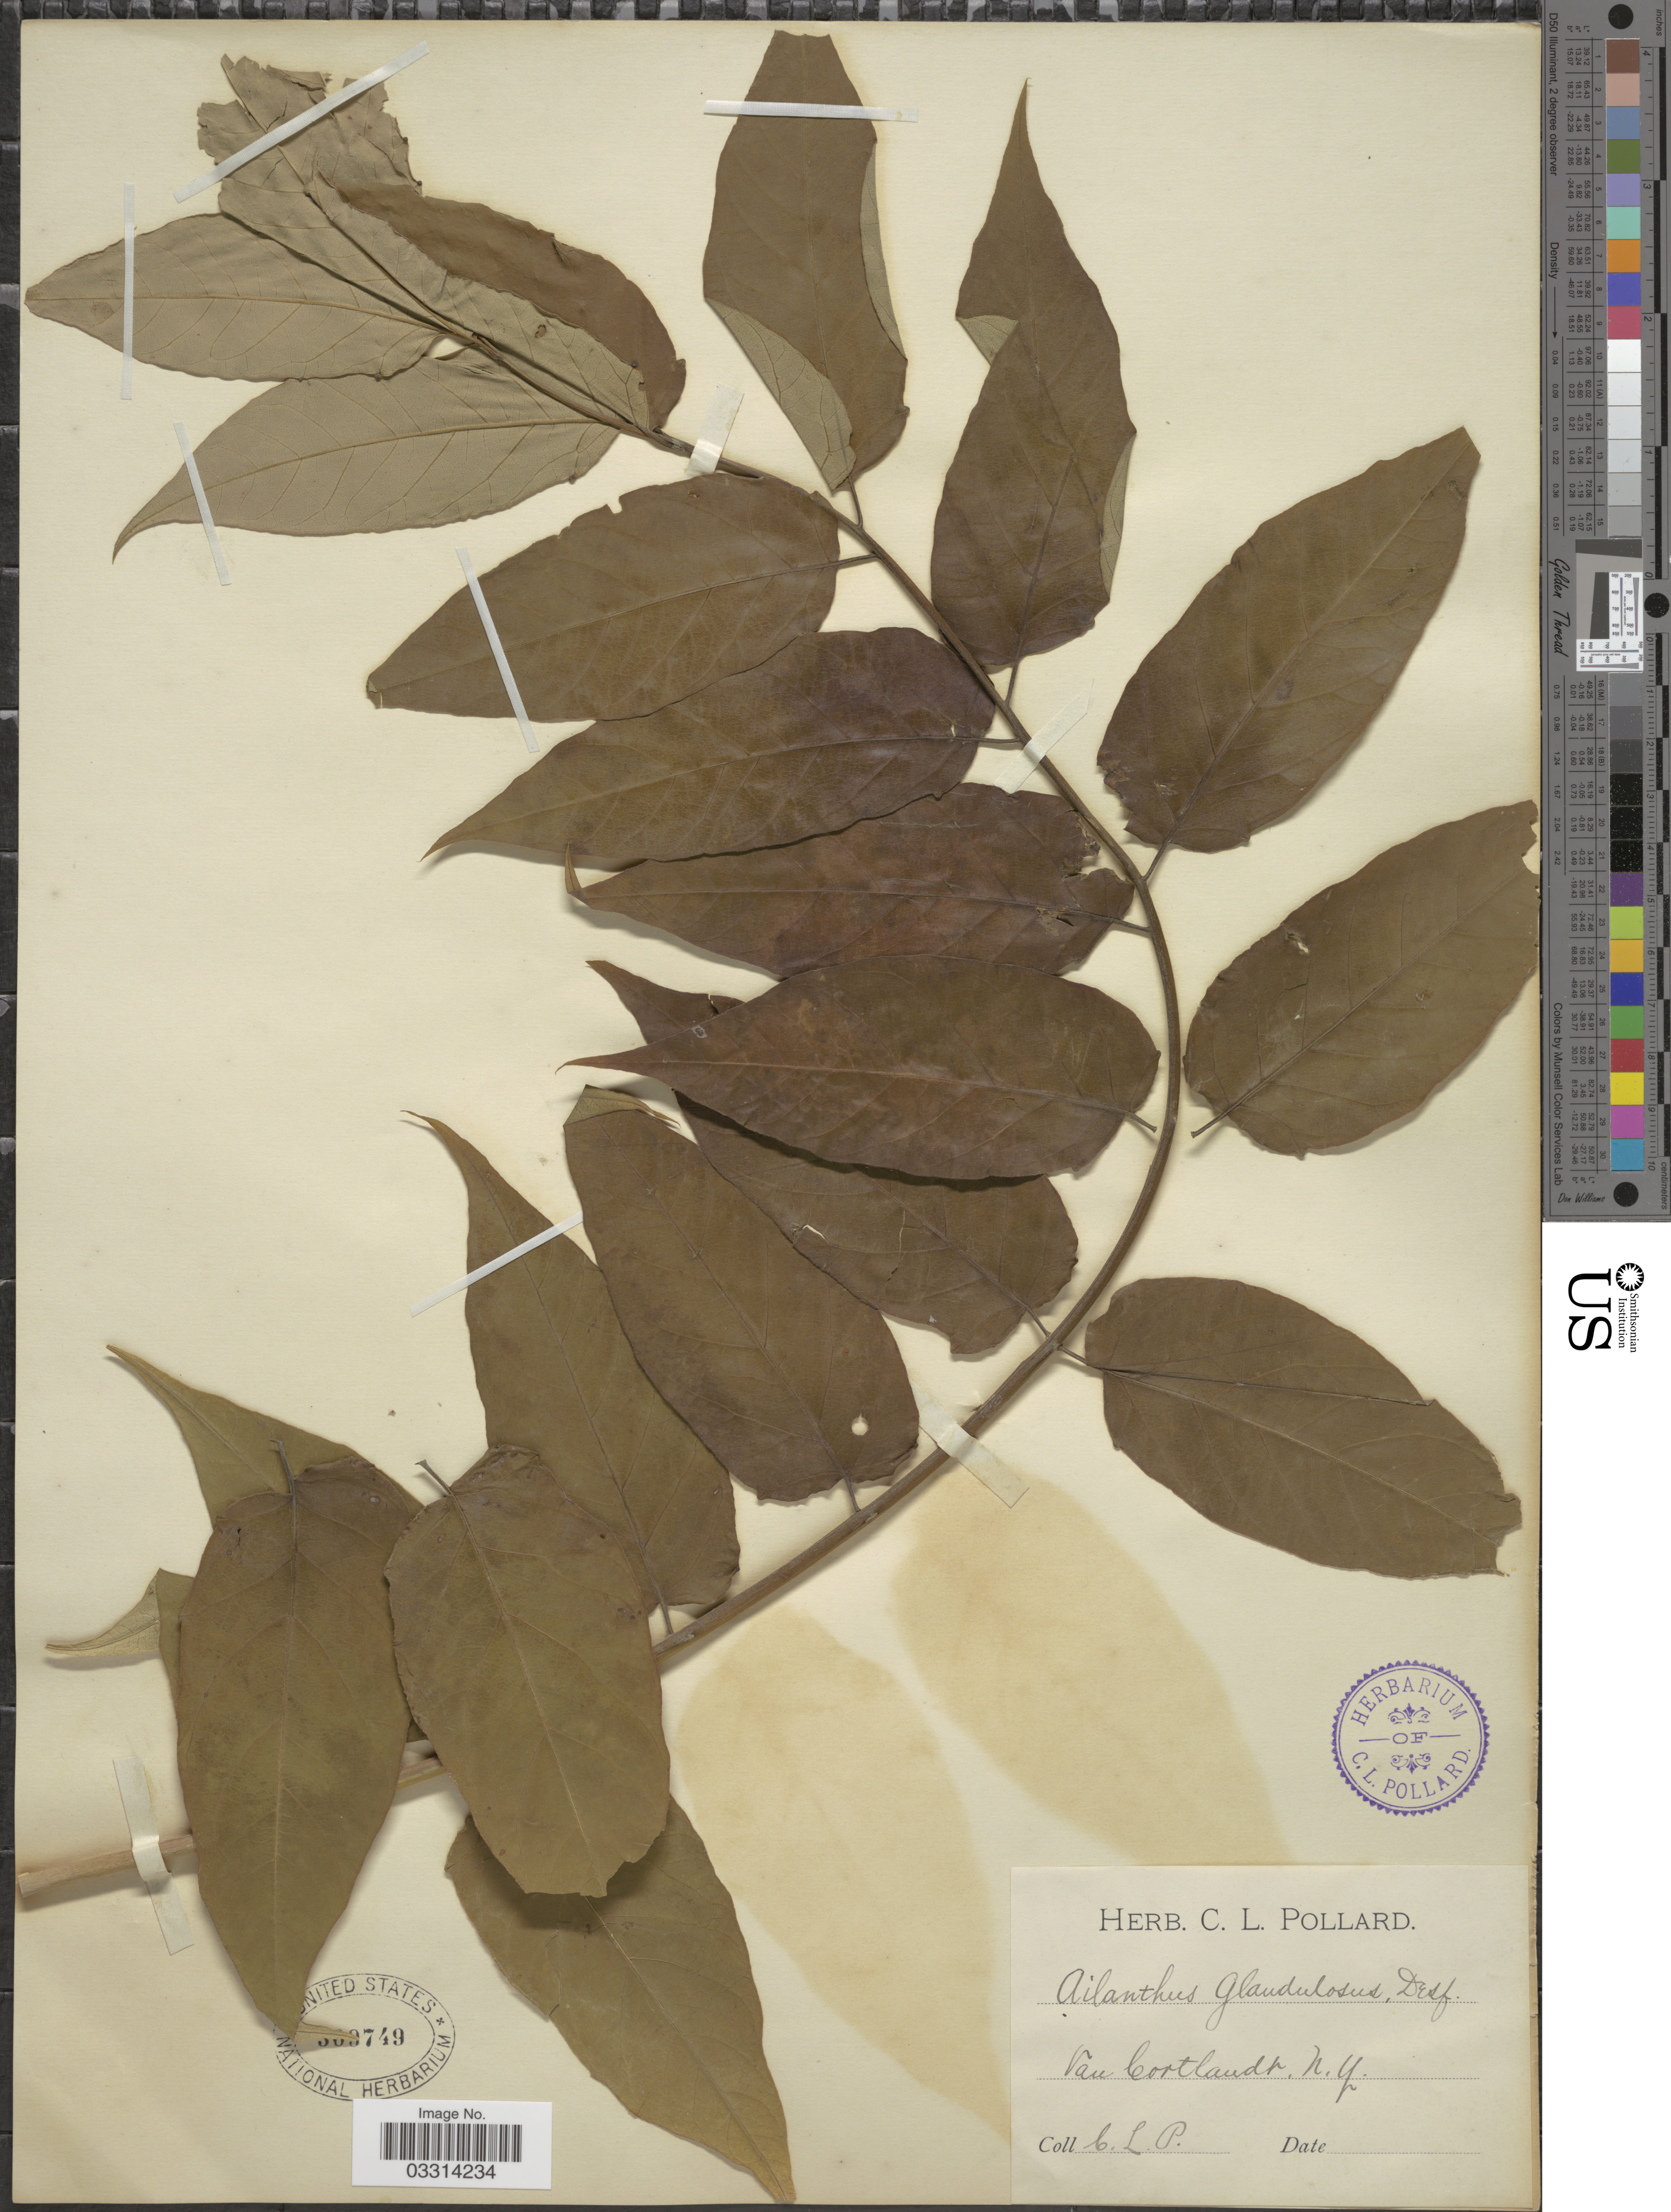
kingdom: Plantae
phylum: Tracheophyta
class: Magnoliopsida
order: Sapindales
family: Simaroubaceae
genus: Ailanthus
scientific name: Ailanthus glandulosa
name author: Desf.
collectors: C. L. Pollard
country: United States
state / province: New York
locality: Van Cortlandt.